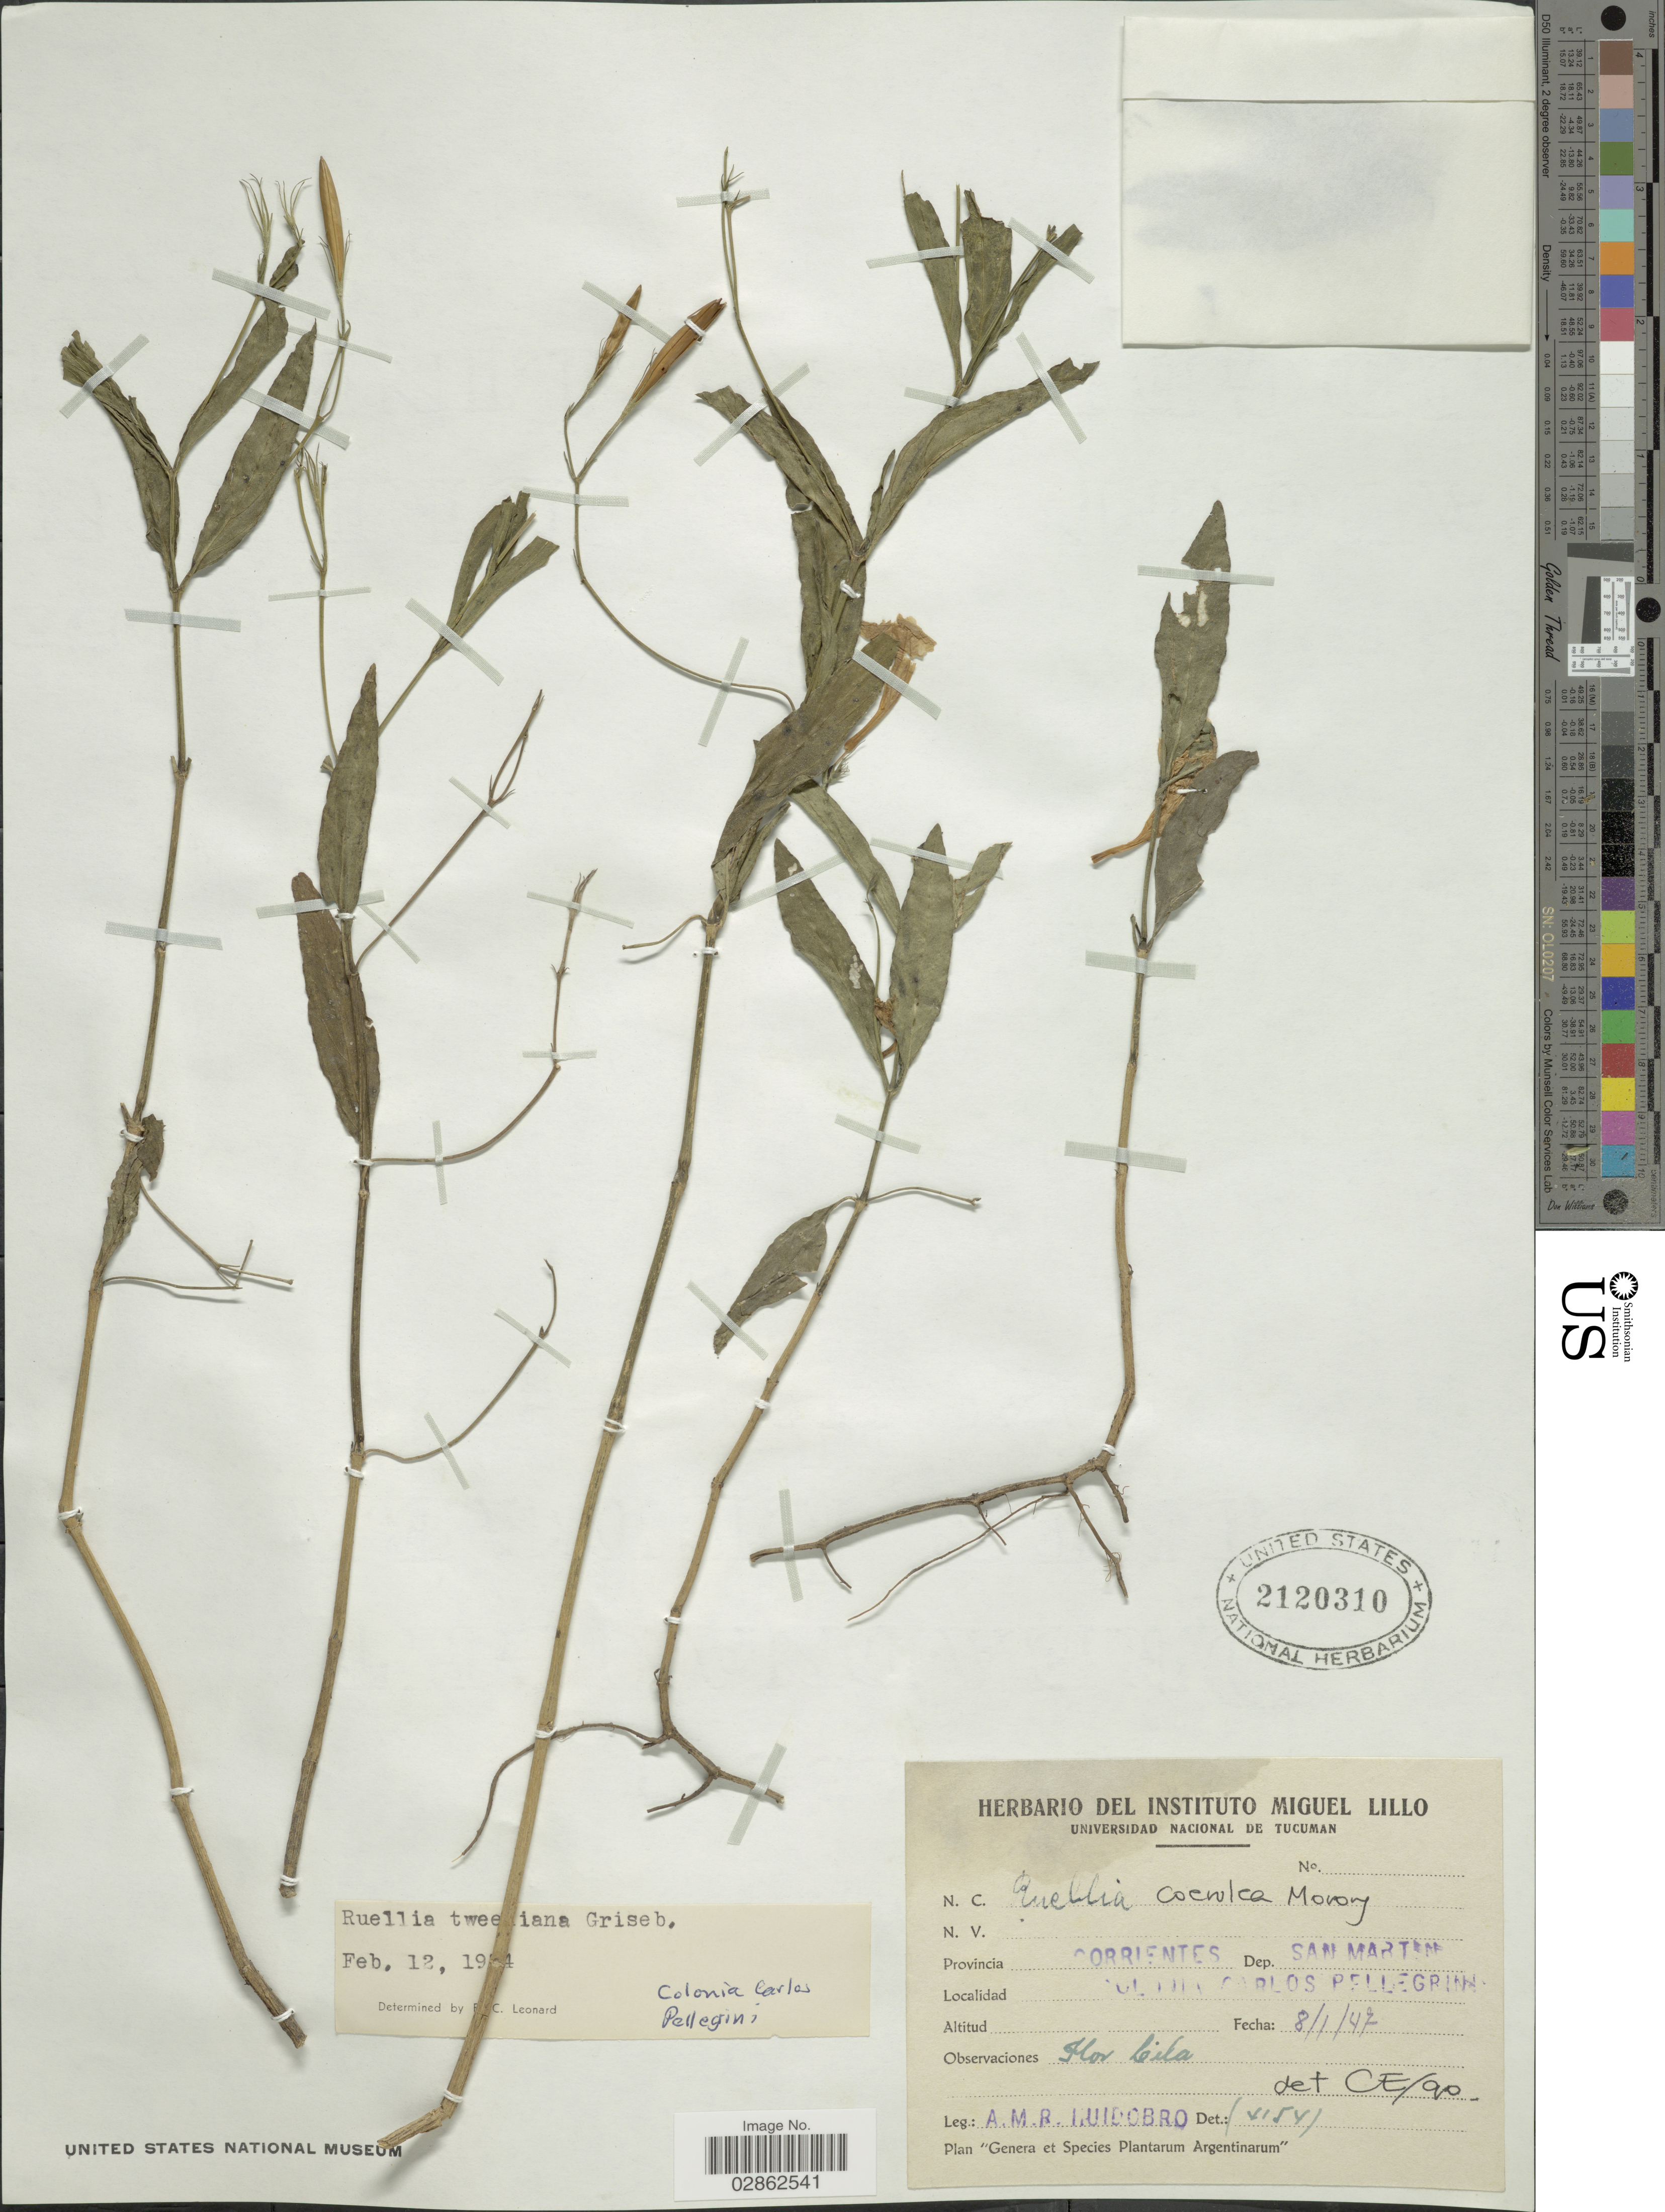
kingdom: Plantae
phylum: Tracheophyta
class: Magnoliopsida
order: Lamiales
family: Acanthaceae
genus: Ruellia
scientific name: Ruellia coerulea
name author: Morong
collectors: A. M. R. Huidobro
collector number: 4154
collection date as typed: Transcribed d/m/y: 8/1/47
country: Argentina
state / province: Corrientes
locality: Dep. San Martin, [illegible text] [illegible text]rlos Pellegrini.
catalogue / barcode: US 2120310